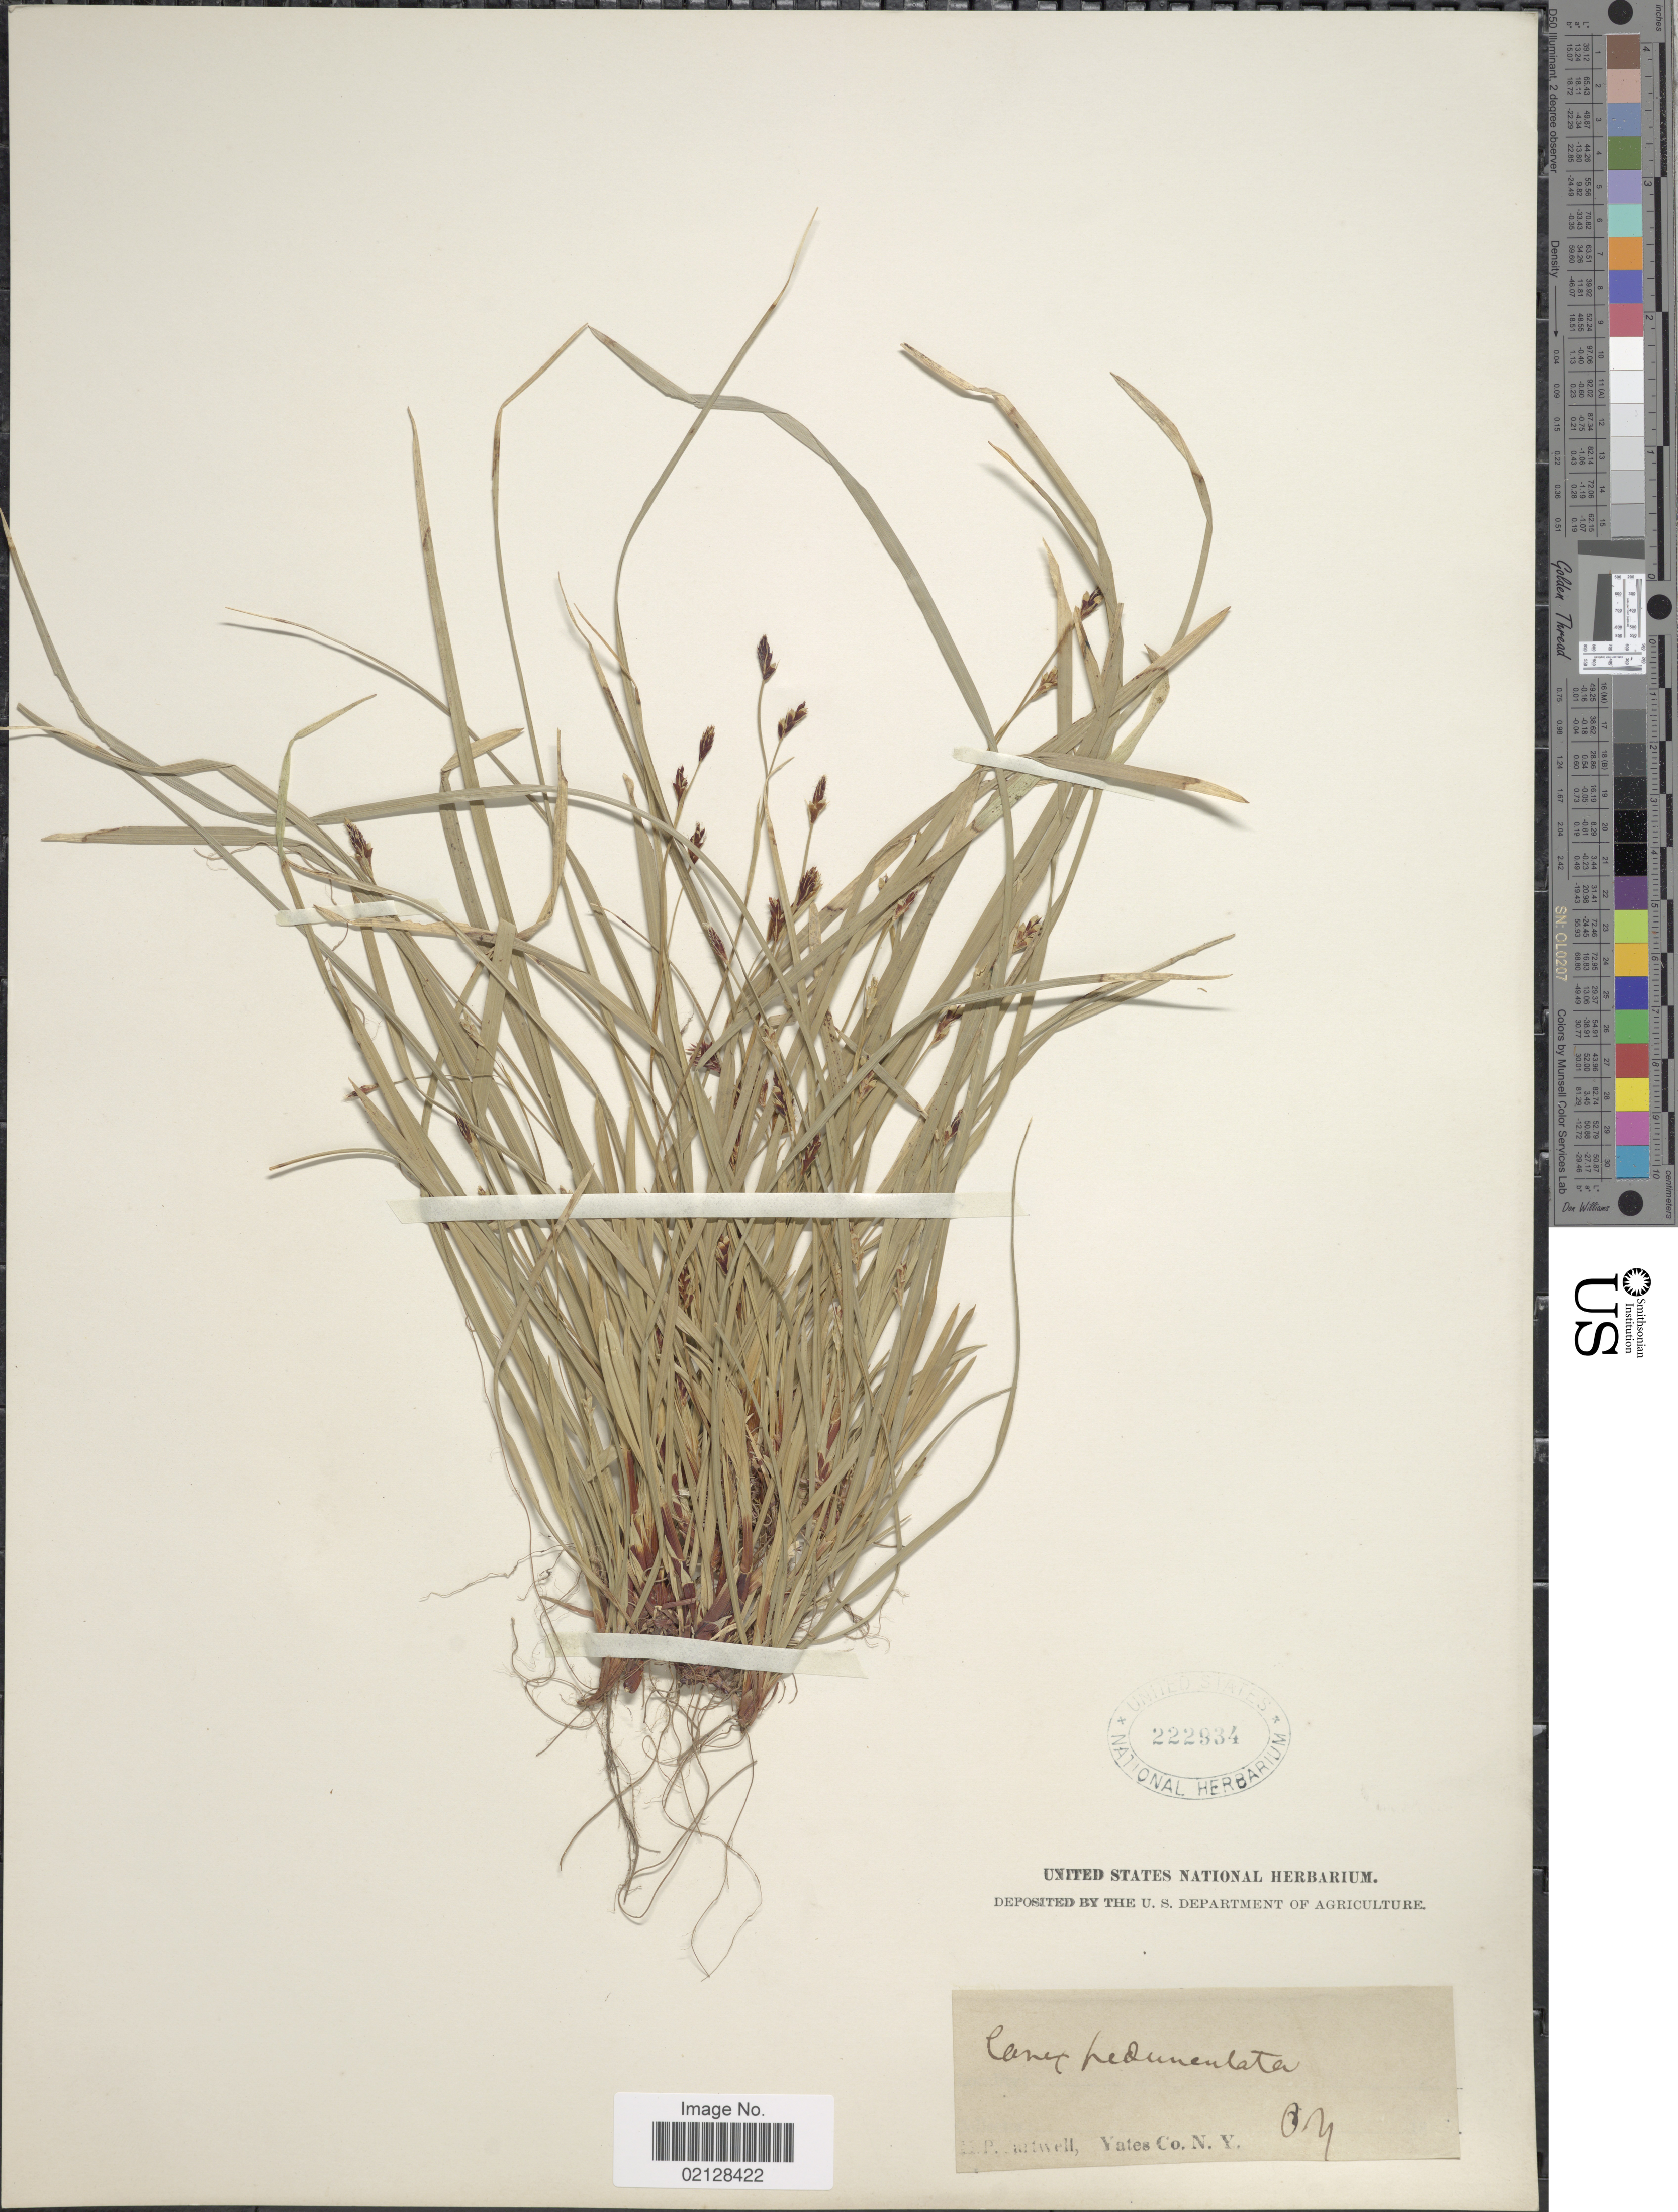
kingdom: Plantae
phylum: Tracheophyta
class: Liliopsida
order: Poales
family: Cyperaceae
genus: Carex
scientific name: Carex pedunculata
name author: Muhl. ex Willd.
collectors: H. P. Sartwell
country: United States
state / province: New York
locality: Yates Co.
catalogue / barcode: US 222934